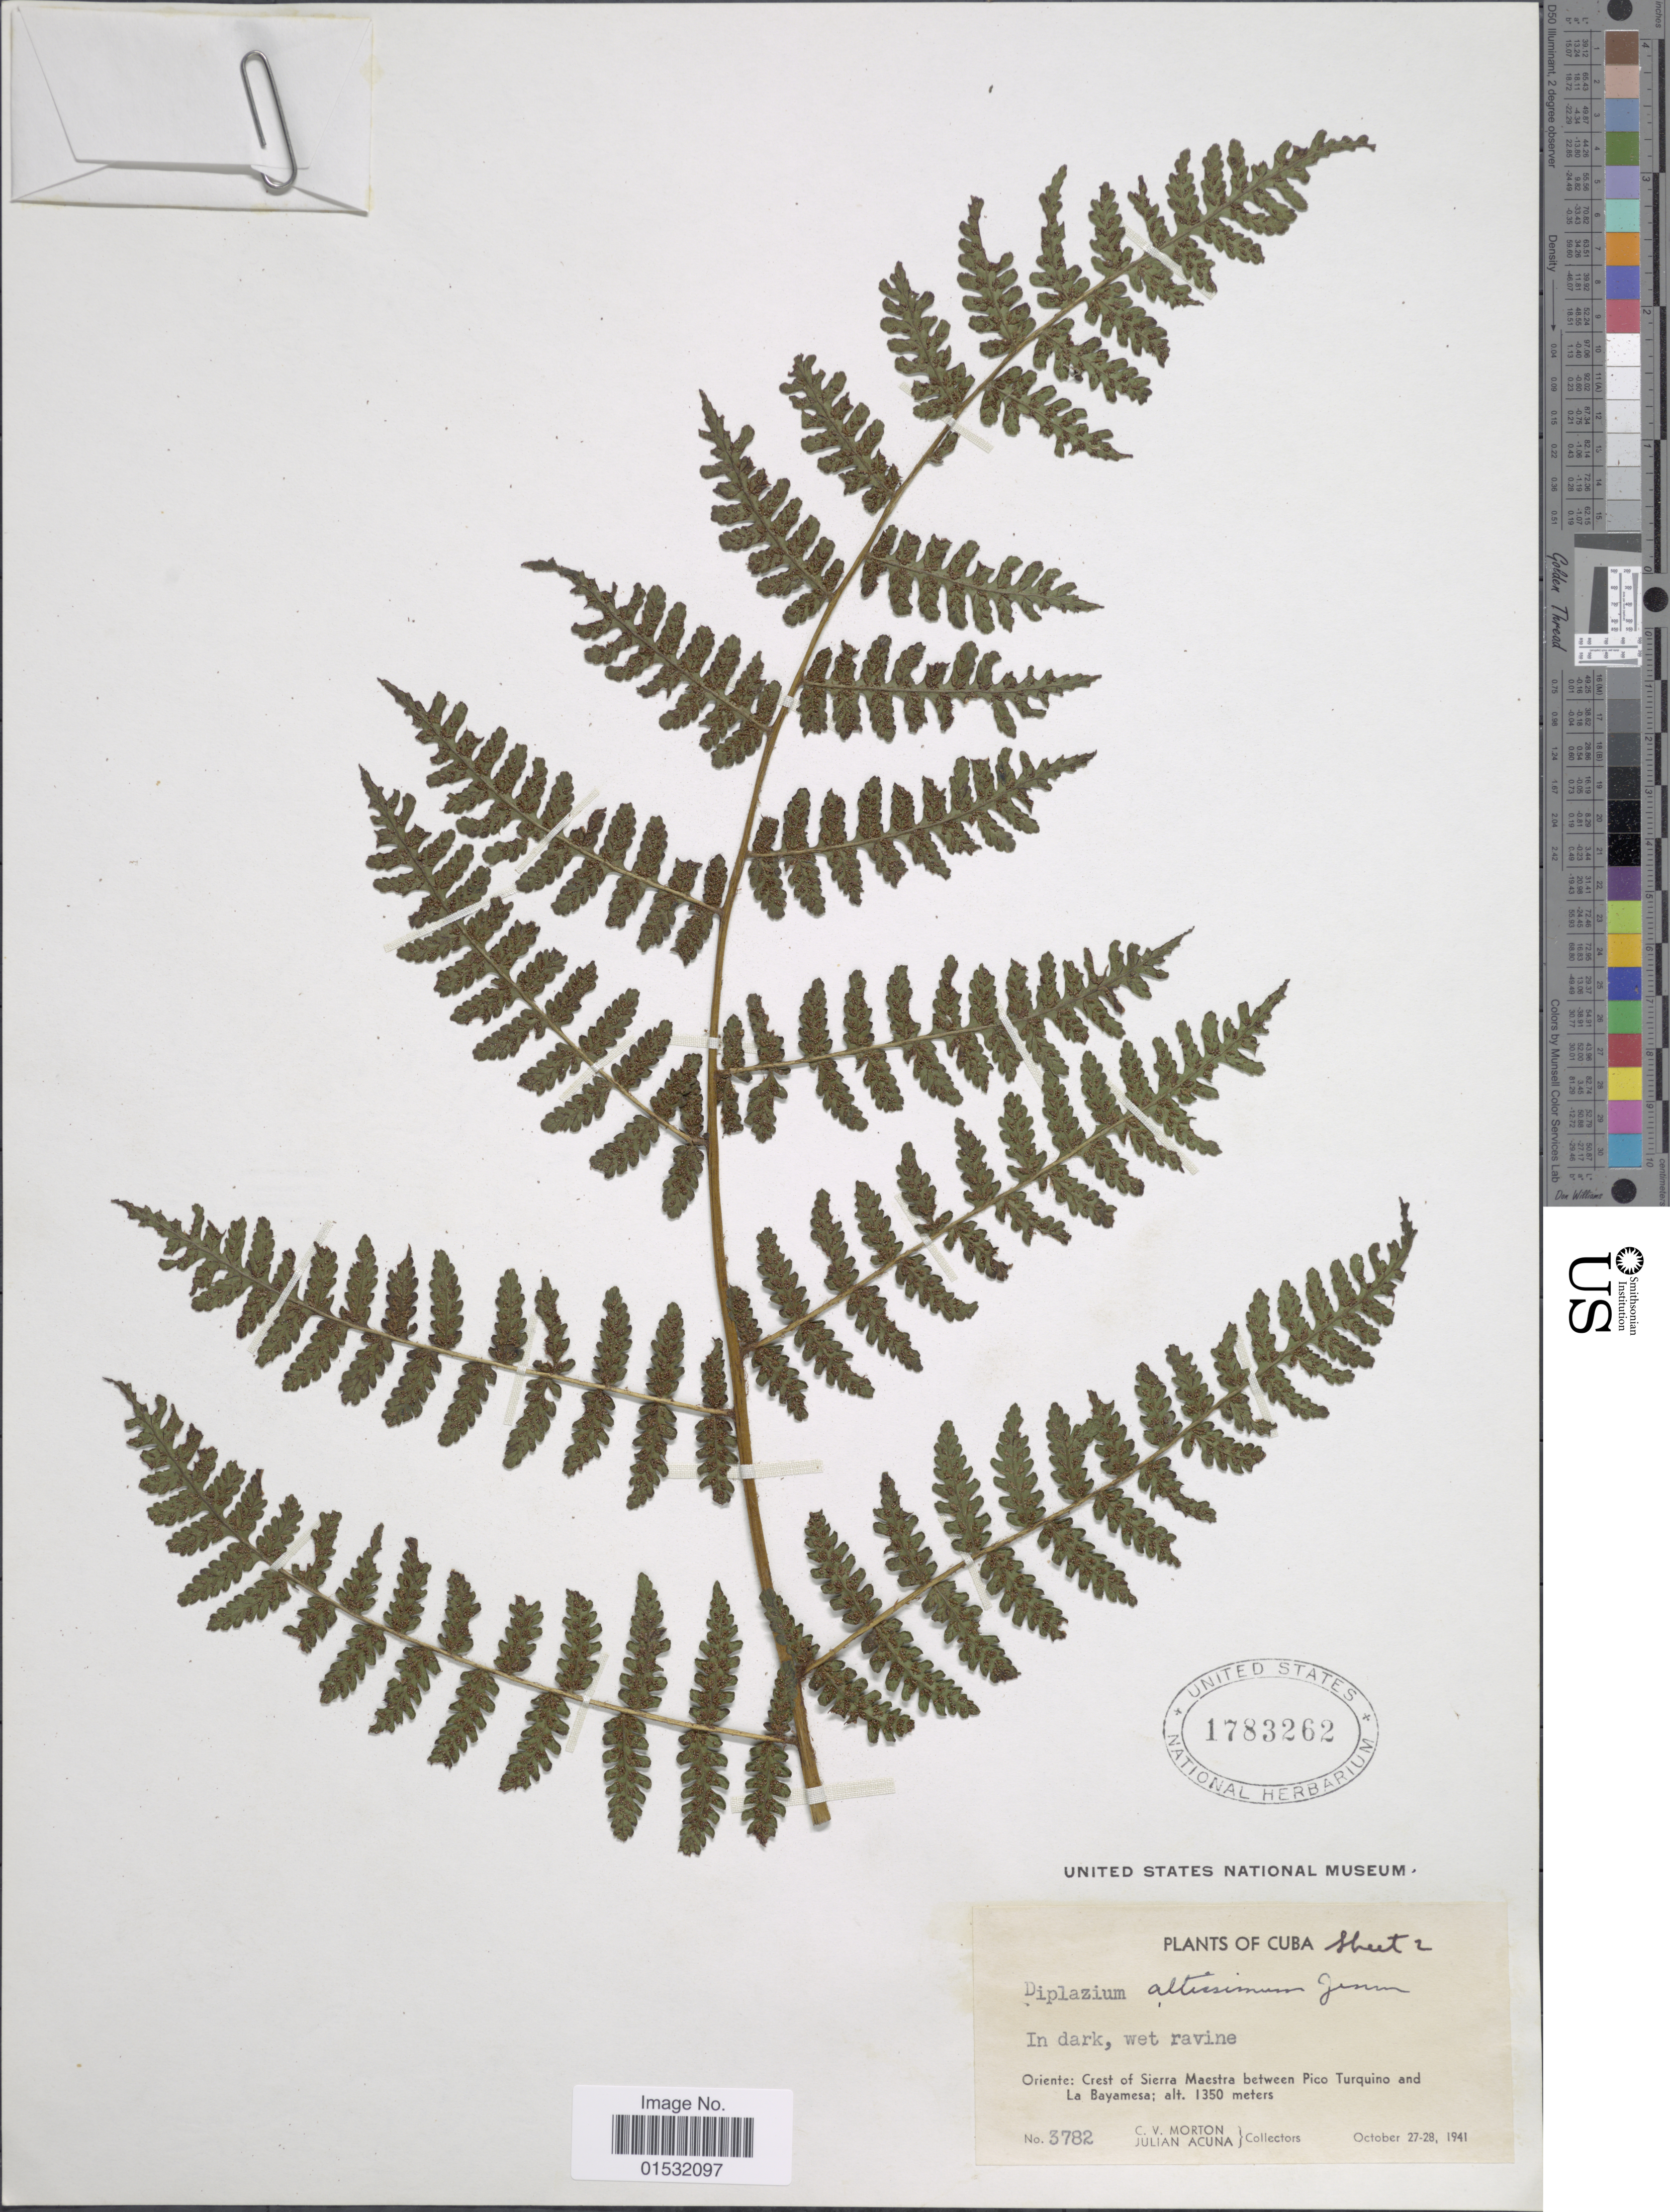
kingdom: Plantae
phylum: Tracheophyta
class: Polypodiopsida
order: Polypodiales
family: Athyriaceae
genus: Diplazium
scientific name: Diplazium altissimum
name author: (Jenman) C. Chr.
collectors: C. V. Morton & J. B. Acuña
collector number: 3782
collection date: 1941-10-27/1941-10-28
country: Cuba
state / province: Oriente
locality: Crest of Sierra Maestra between Pico Turquino and La Bayamesa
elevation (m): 1350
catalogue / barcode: US 1783262